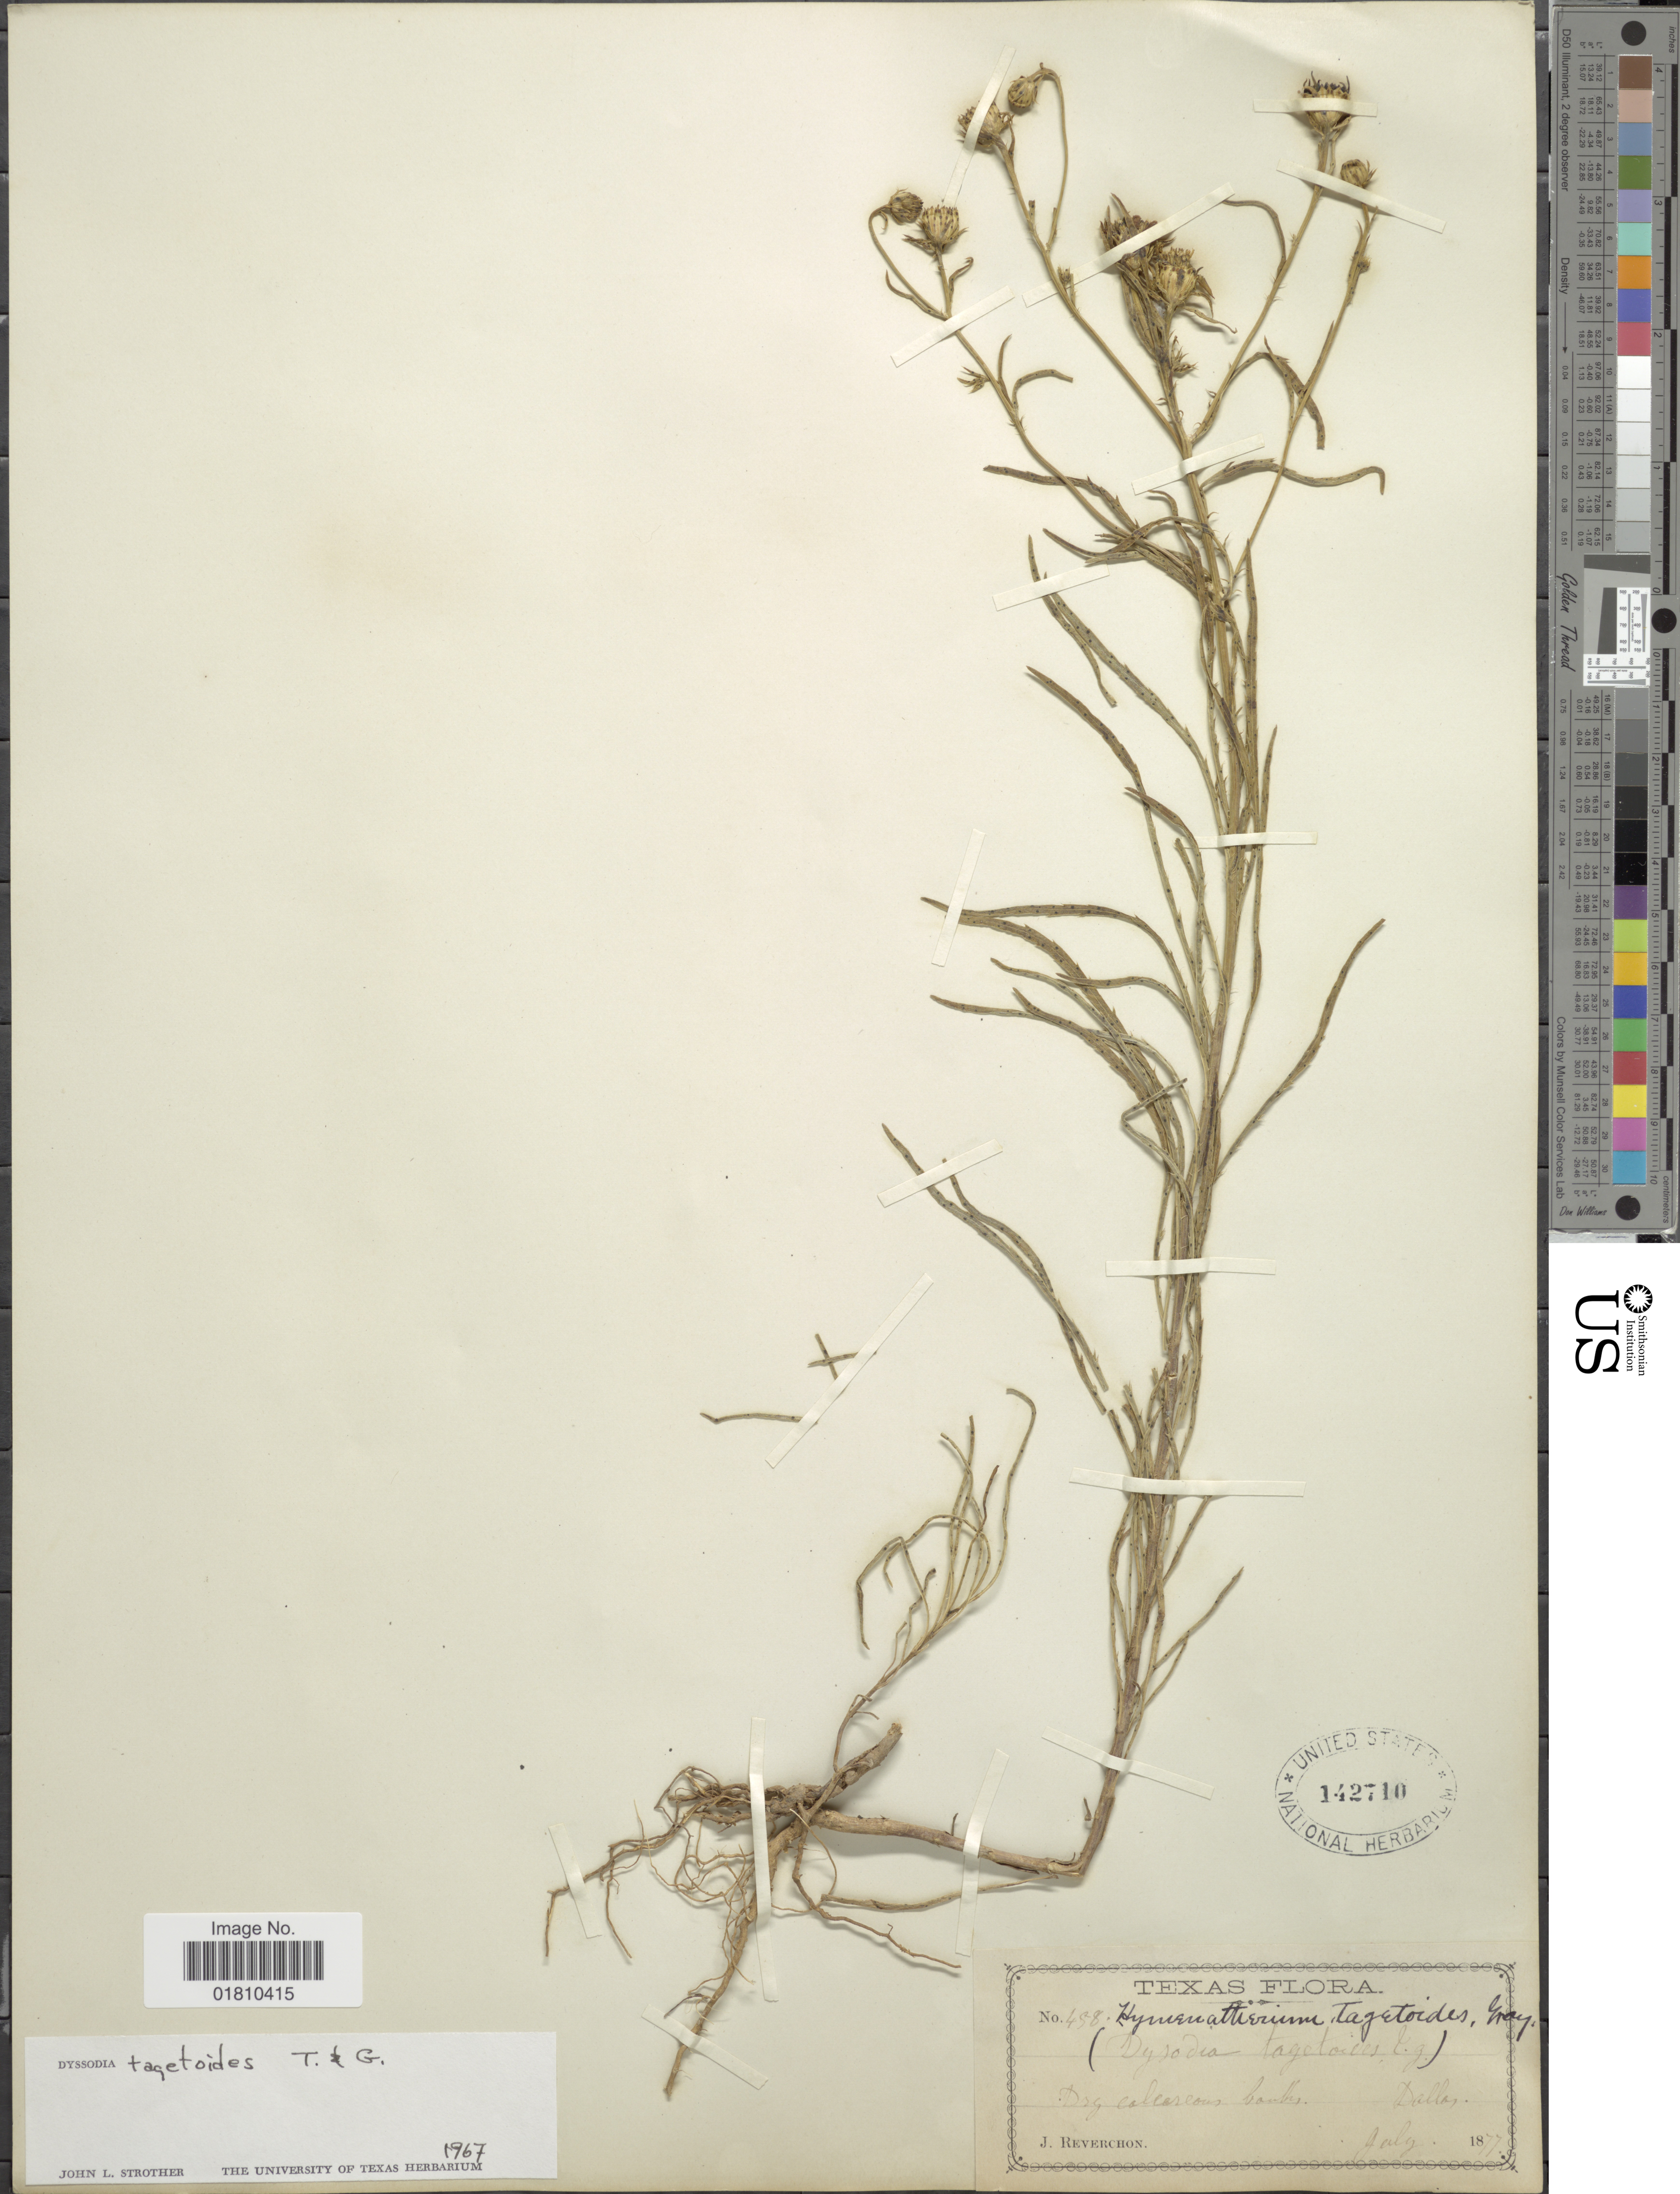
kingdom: Plantae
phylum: Tracheophyta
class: Magnoliopsida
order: Asterales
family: Asteraceae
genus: Dysodiopsis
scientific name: Dysodiopsis tagetoides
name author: (Torr. & A. Gray) Rydb.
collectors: J. Reverchon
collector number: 458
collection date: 1877-07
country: United States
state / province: Texas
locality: Dry calcareous banks, Dallas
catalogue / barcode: US 142710